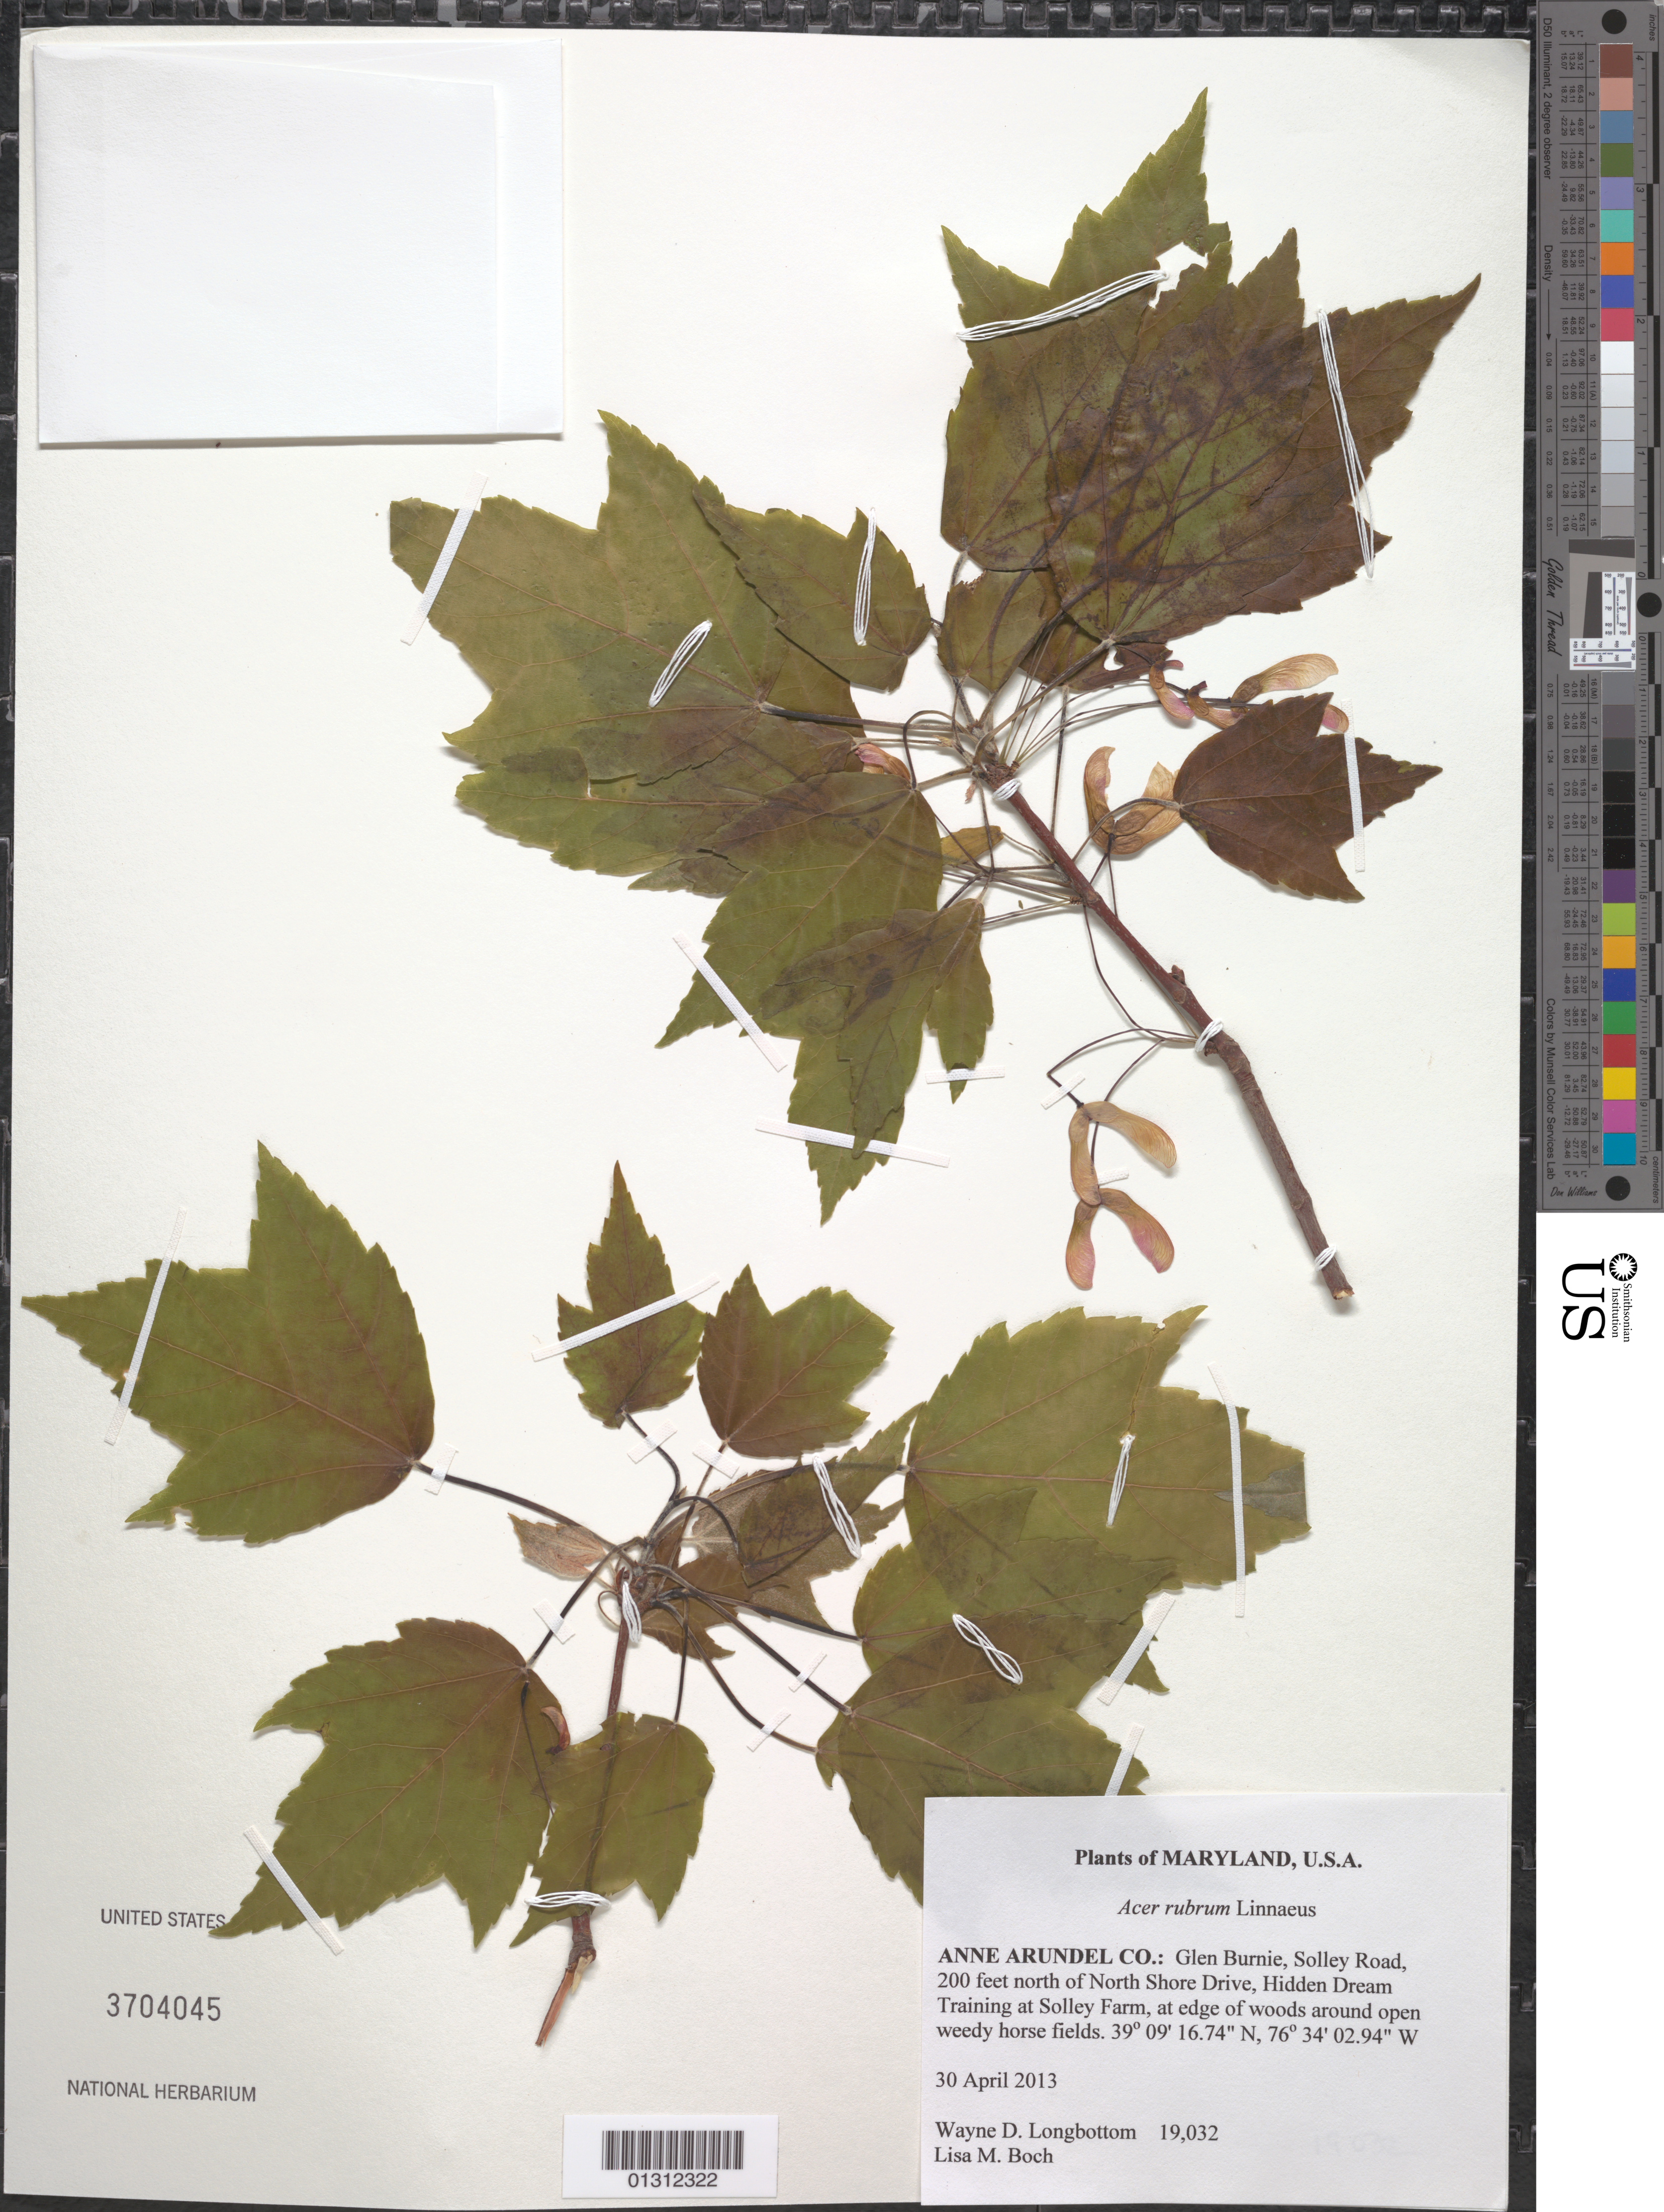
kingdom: Plantae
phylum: Tracheophyta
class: Magnoliopsida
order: Sapindales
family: Sapindaceae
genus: Acer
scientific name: Acer rubrum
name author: L.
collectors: W. D. Longbottom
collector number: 19032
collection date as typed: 30 April 2013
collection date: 2013-04-30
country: United States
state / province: Maryland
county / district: Anne Arundel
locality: Glen Burnie, Solley Road, 200 feet north of North Shore Drive, Hidden Dream Training at Solley Farm, at edge of woods around open weedy horse fields.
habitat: At edge of woods around open weedy horse fields.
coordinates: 39 09 16.74 N, 76 34 02.94 W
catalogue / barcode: US 3704045